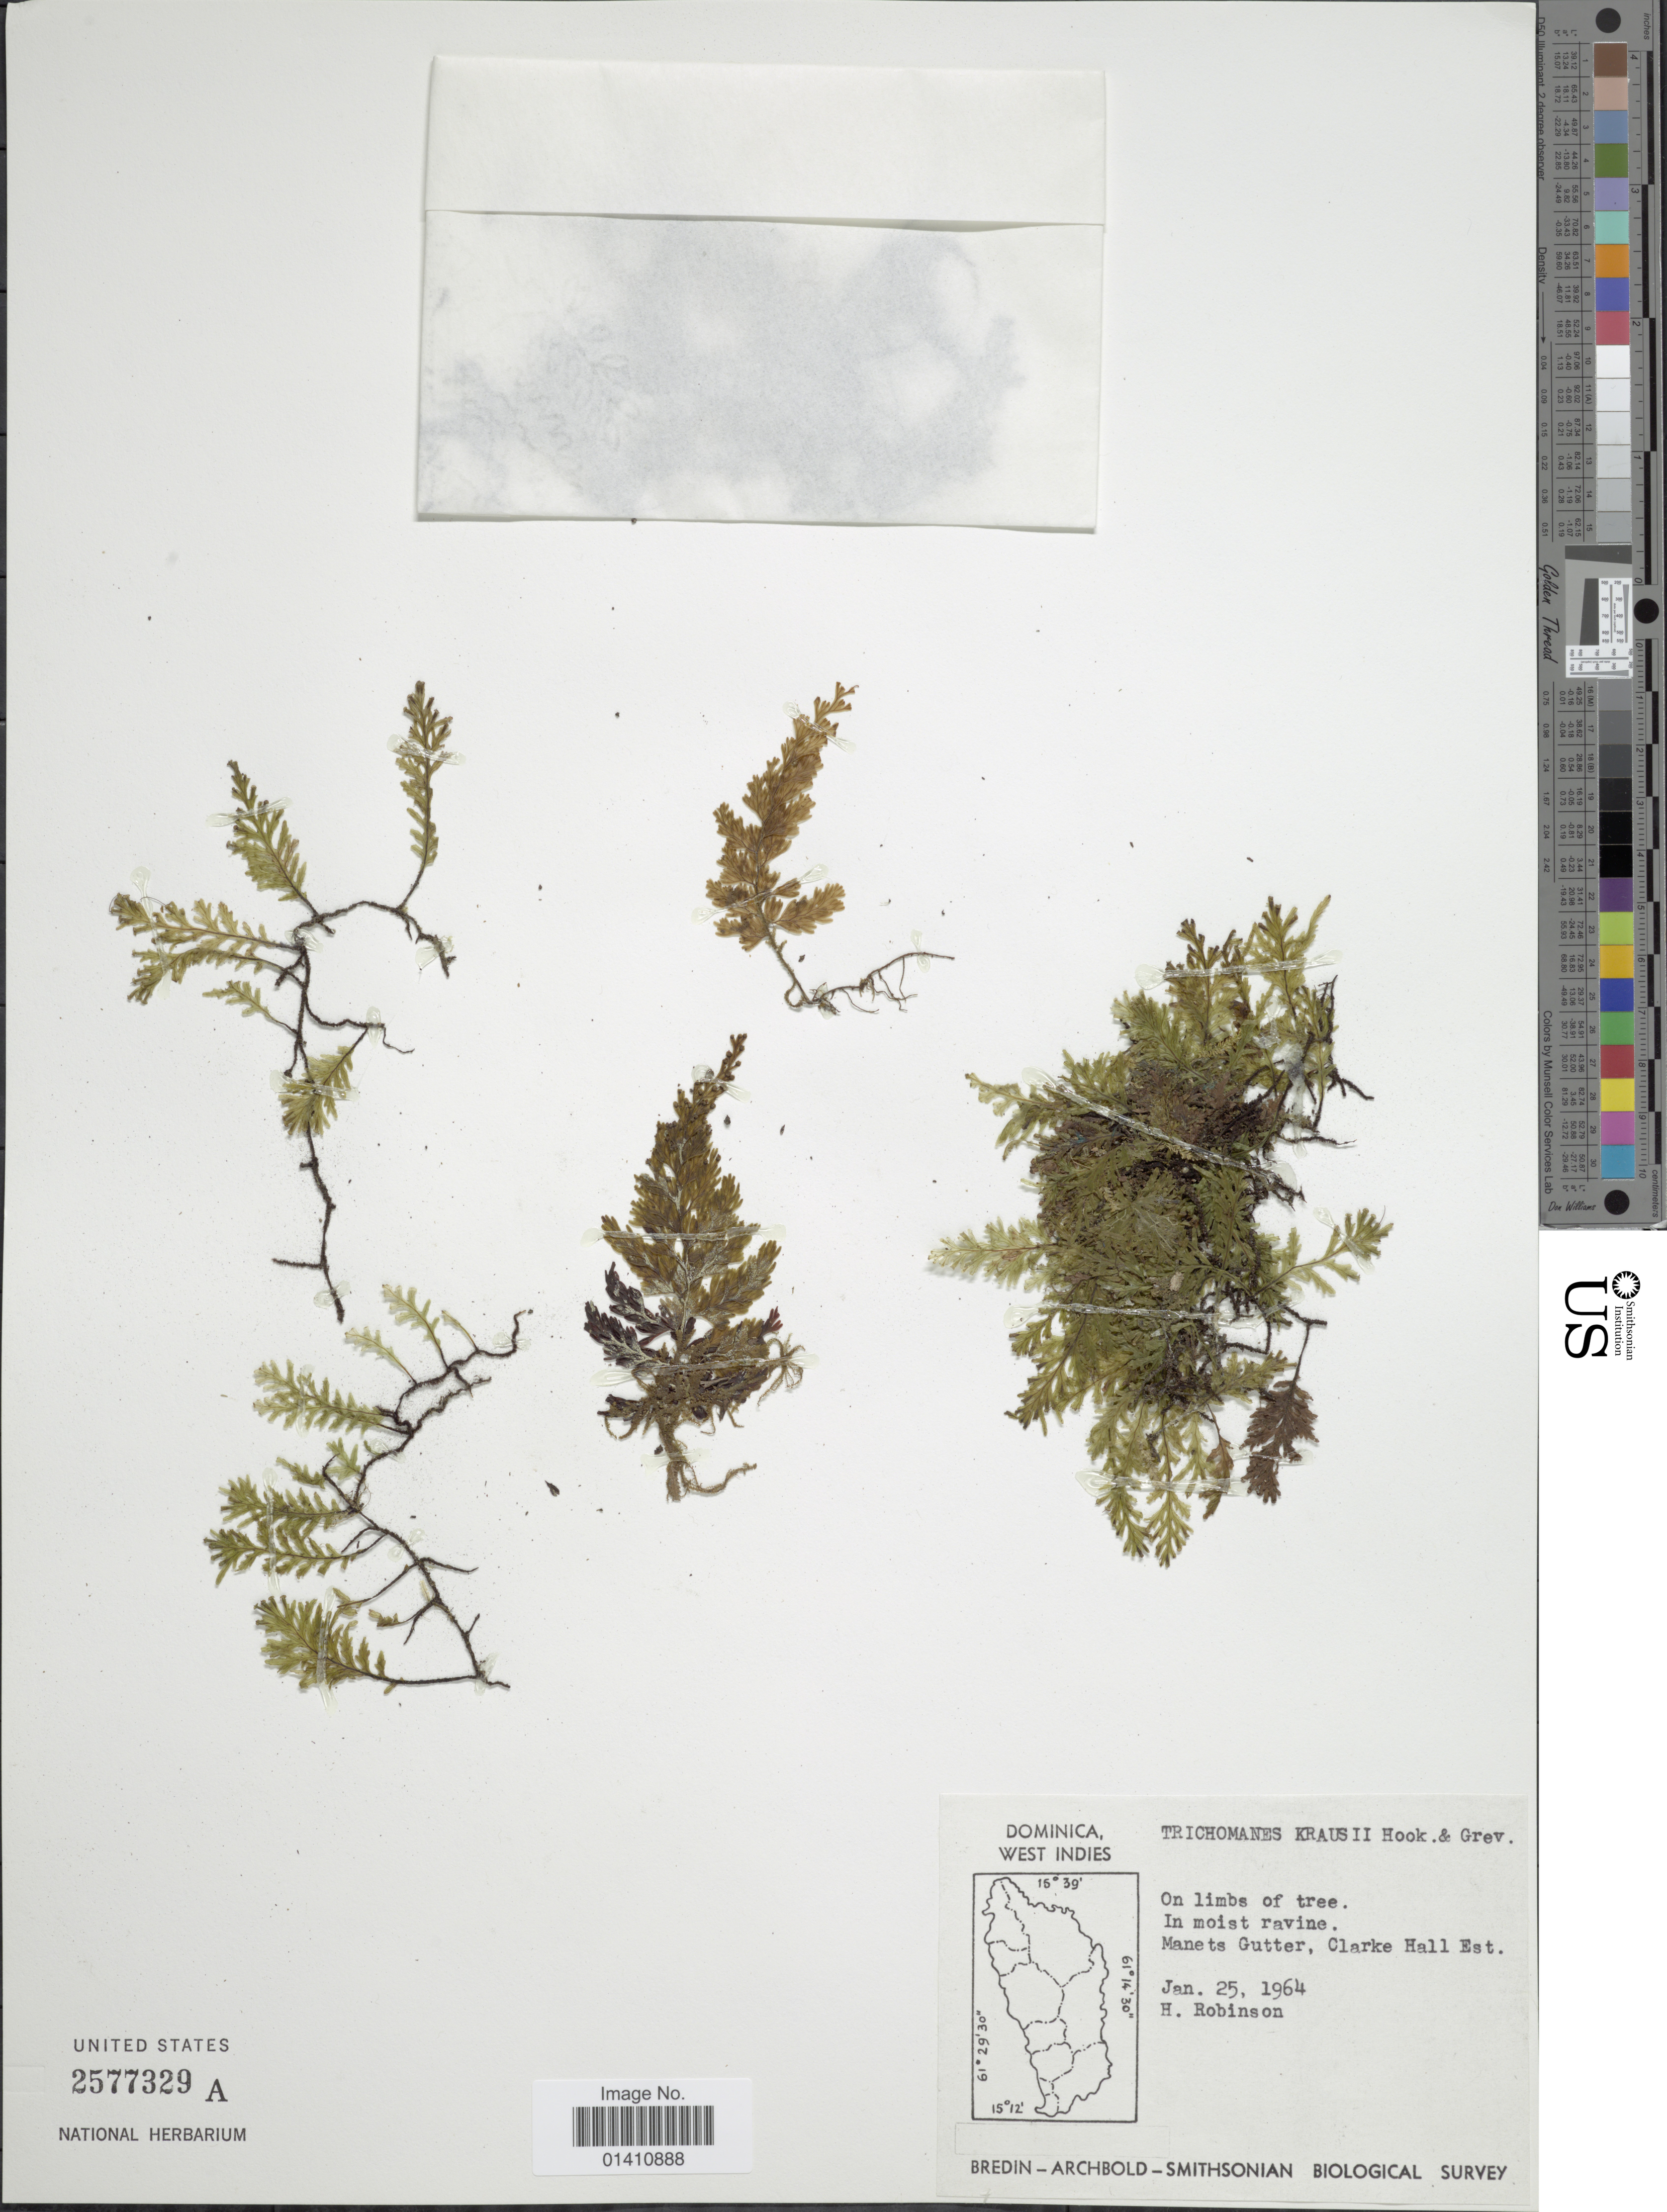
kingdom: Plantae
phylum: Tracheophyta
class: Polypodiopsida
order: Hymenophyllales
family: Hymenophyllaceae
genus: Didymoglossum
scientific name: Didymoglossum kraussii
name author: (Hook. & Grev.) C. Presl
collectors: H. Robinson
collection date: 1964-01-25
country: Dominica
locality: Manets Gutter, Clarke Hall Est.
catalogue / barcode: US 2577329A